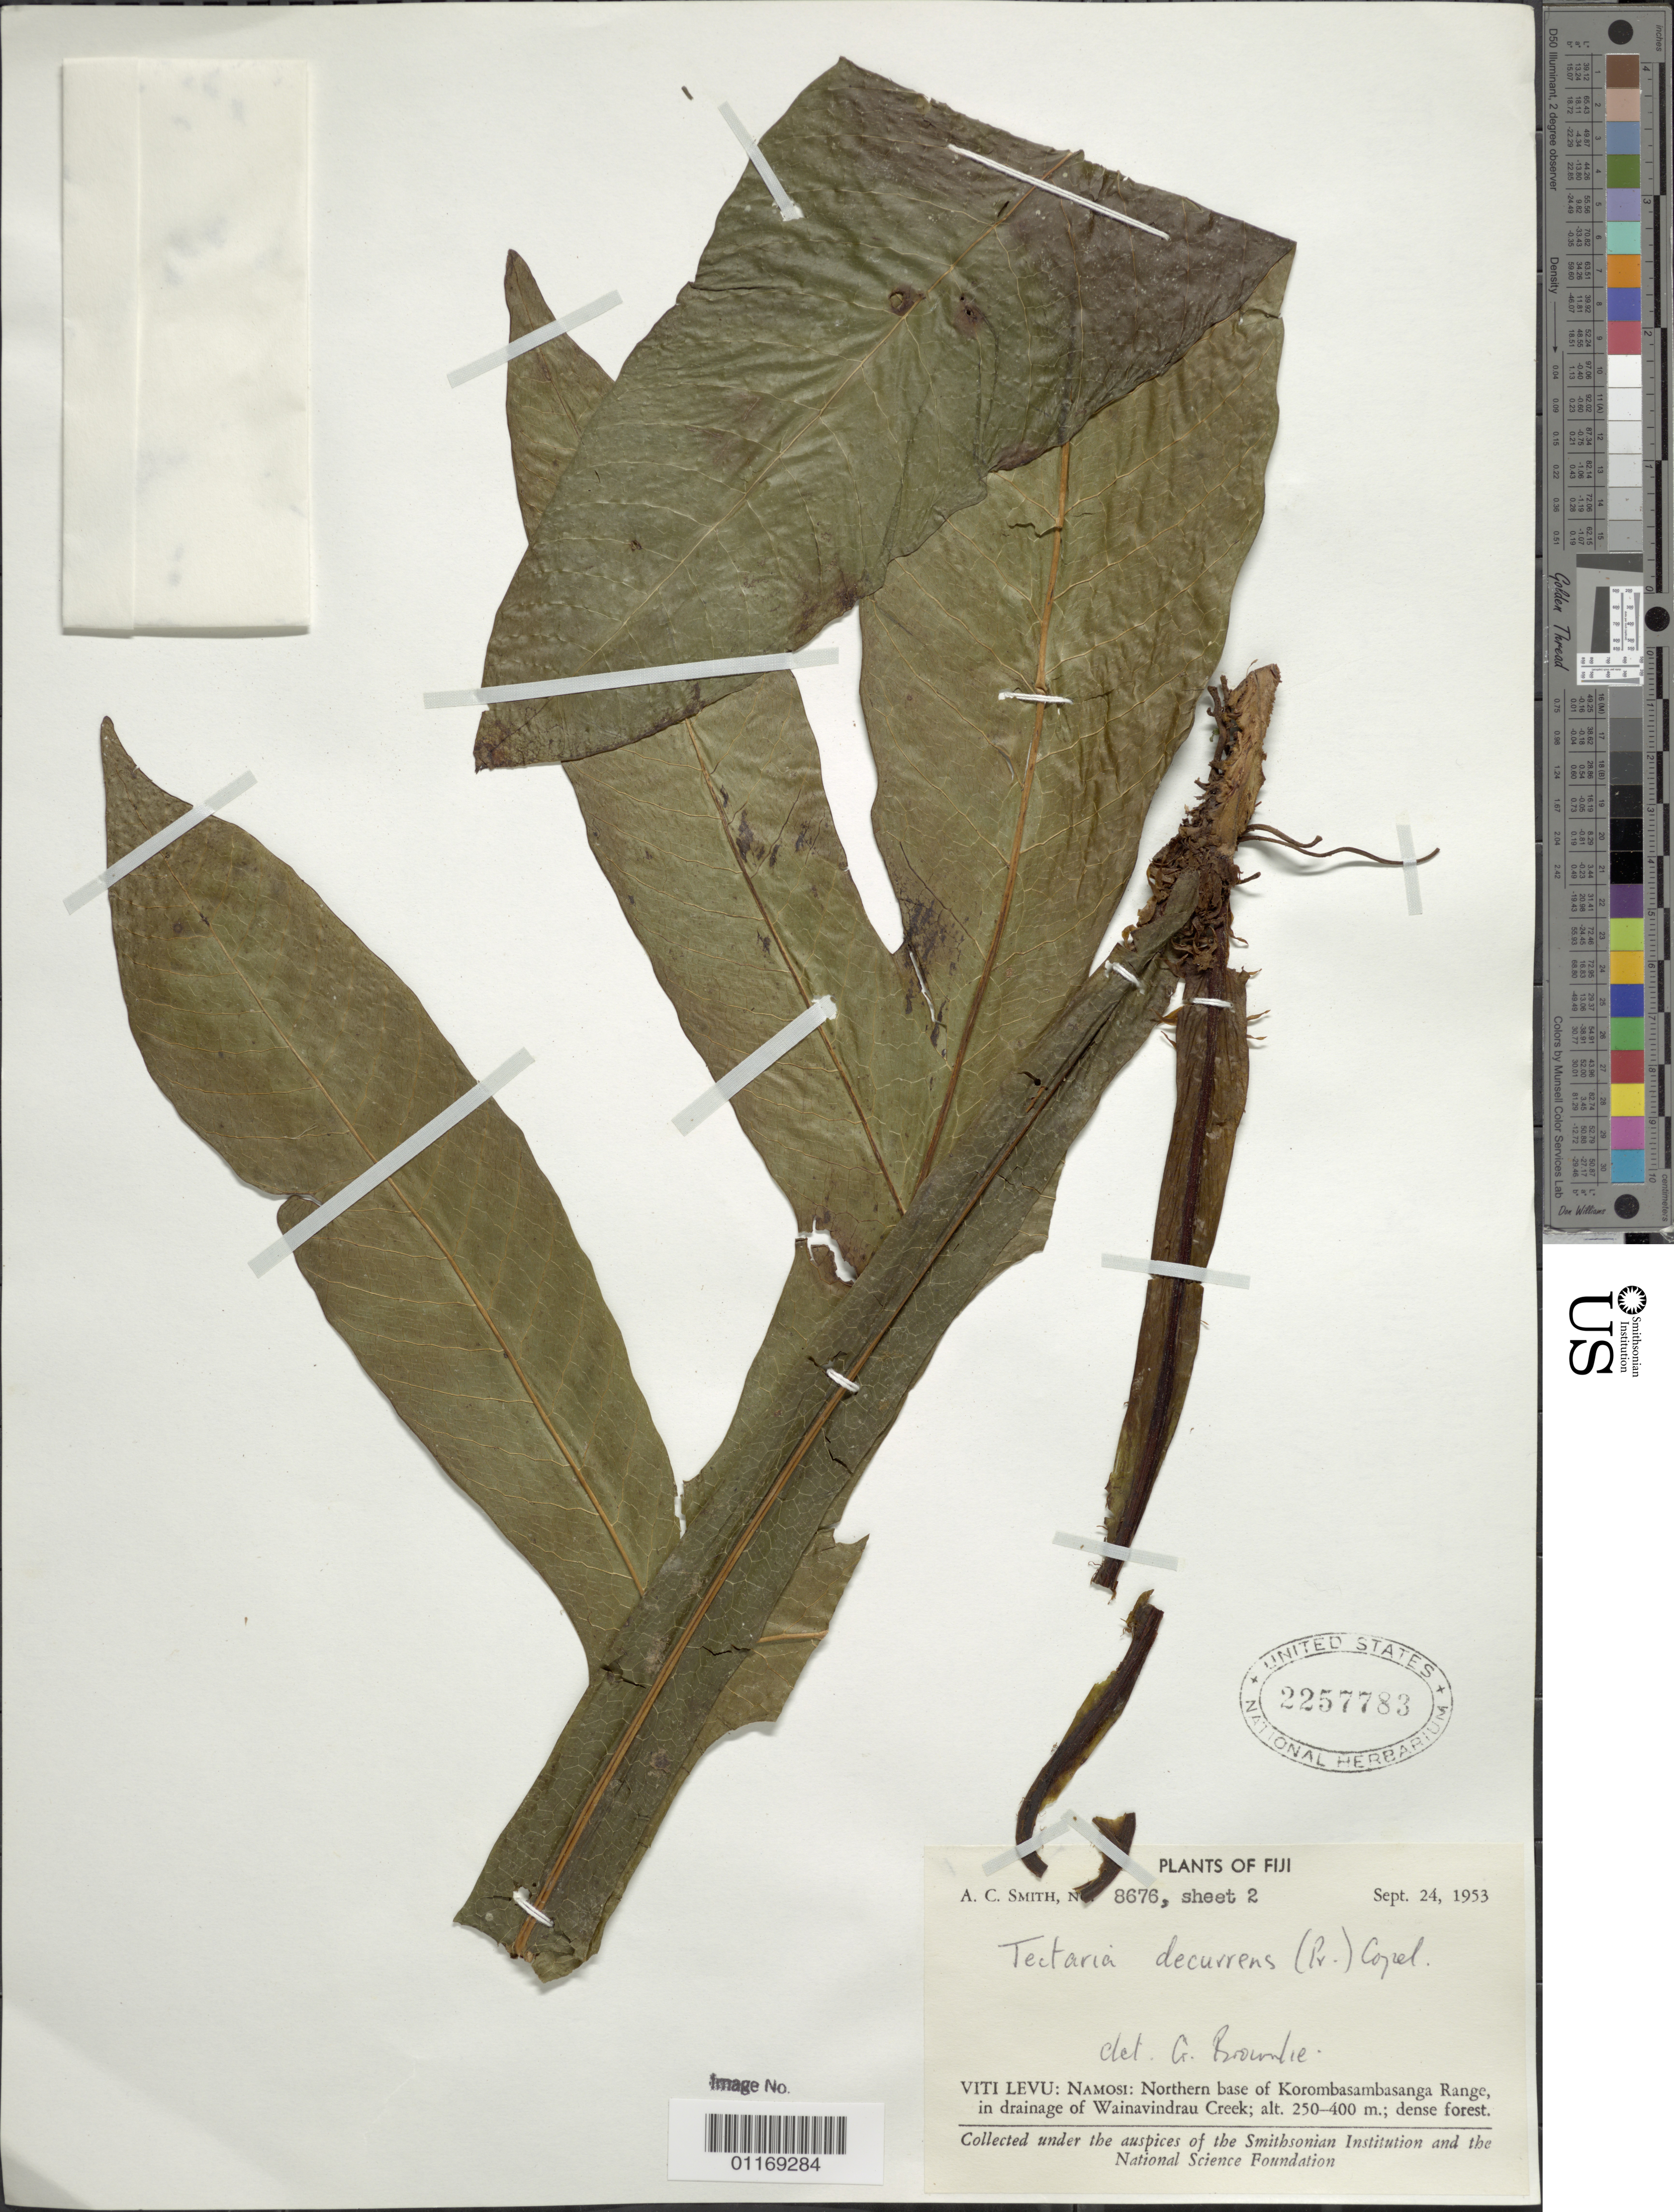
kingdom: Plantae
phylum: Tracheophyta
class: Polypodiopsida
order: Polypodiales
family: Tectariaceae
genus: Tectaria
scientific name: Tectaria decurrens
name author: (Presel.) Copel. in Elmer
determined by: Brownlie, G.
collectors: A. C. Smith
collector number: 8676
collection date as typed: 24 Sep 1953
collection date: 1953-09-24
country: Fiji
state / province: Central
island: Viti Levu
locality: Northern base of Korombasambasanga Range, in drainage of Wainavindrau Creek; dense forest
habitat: Dense forest.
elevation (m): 250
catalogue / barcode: US 2257783